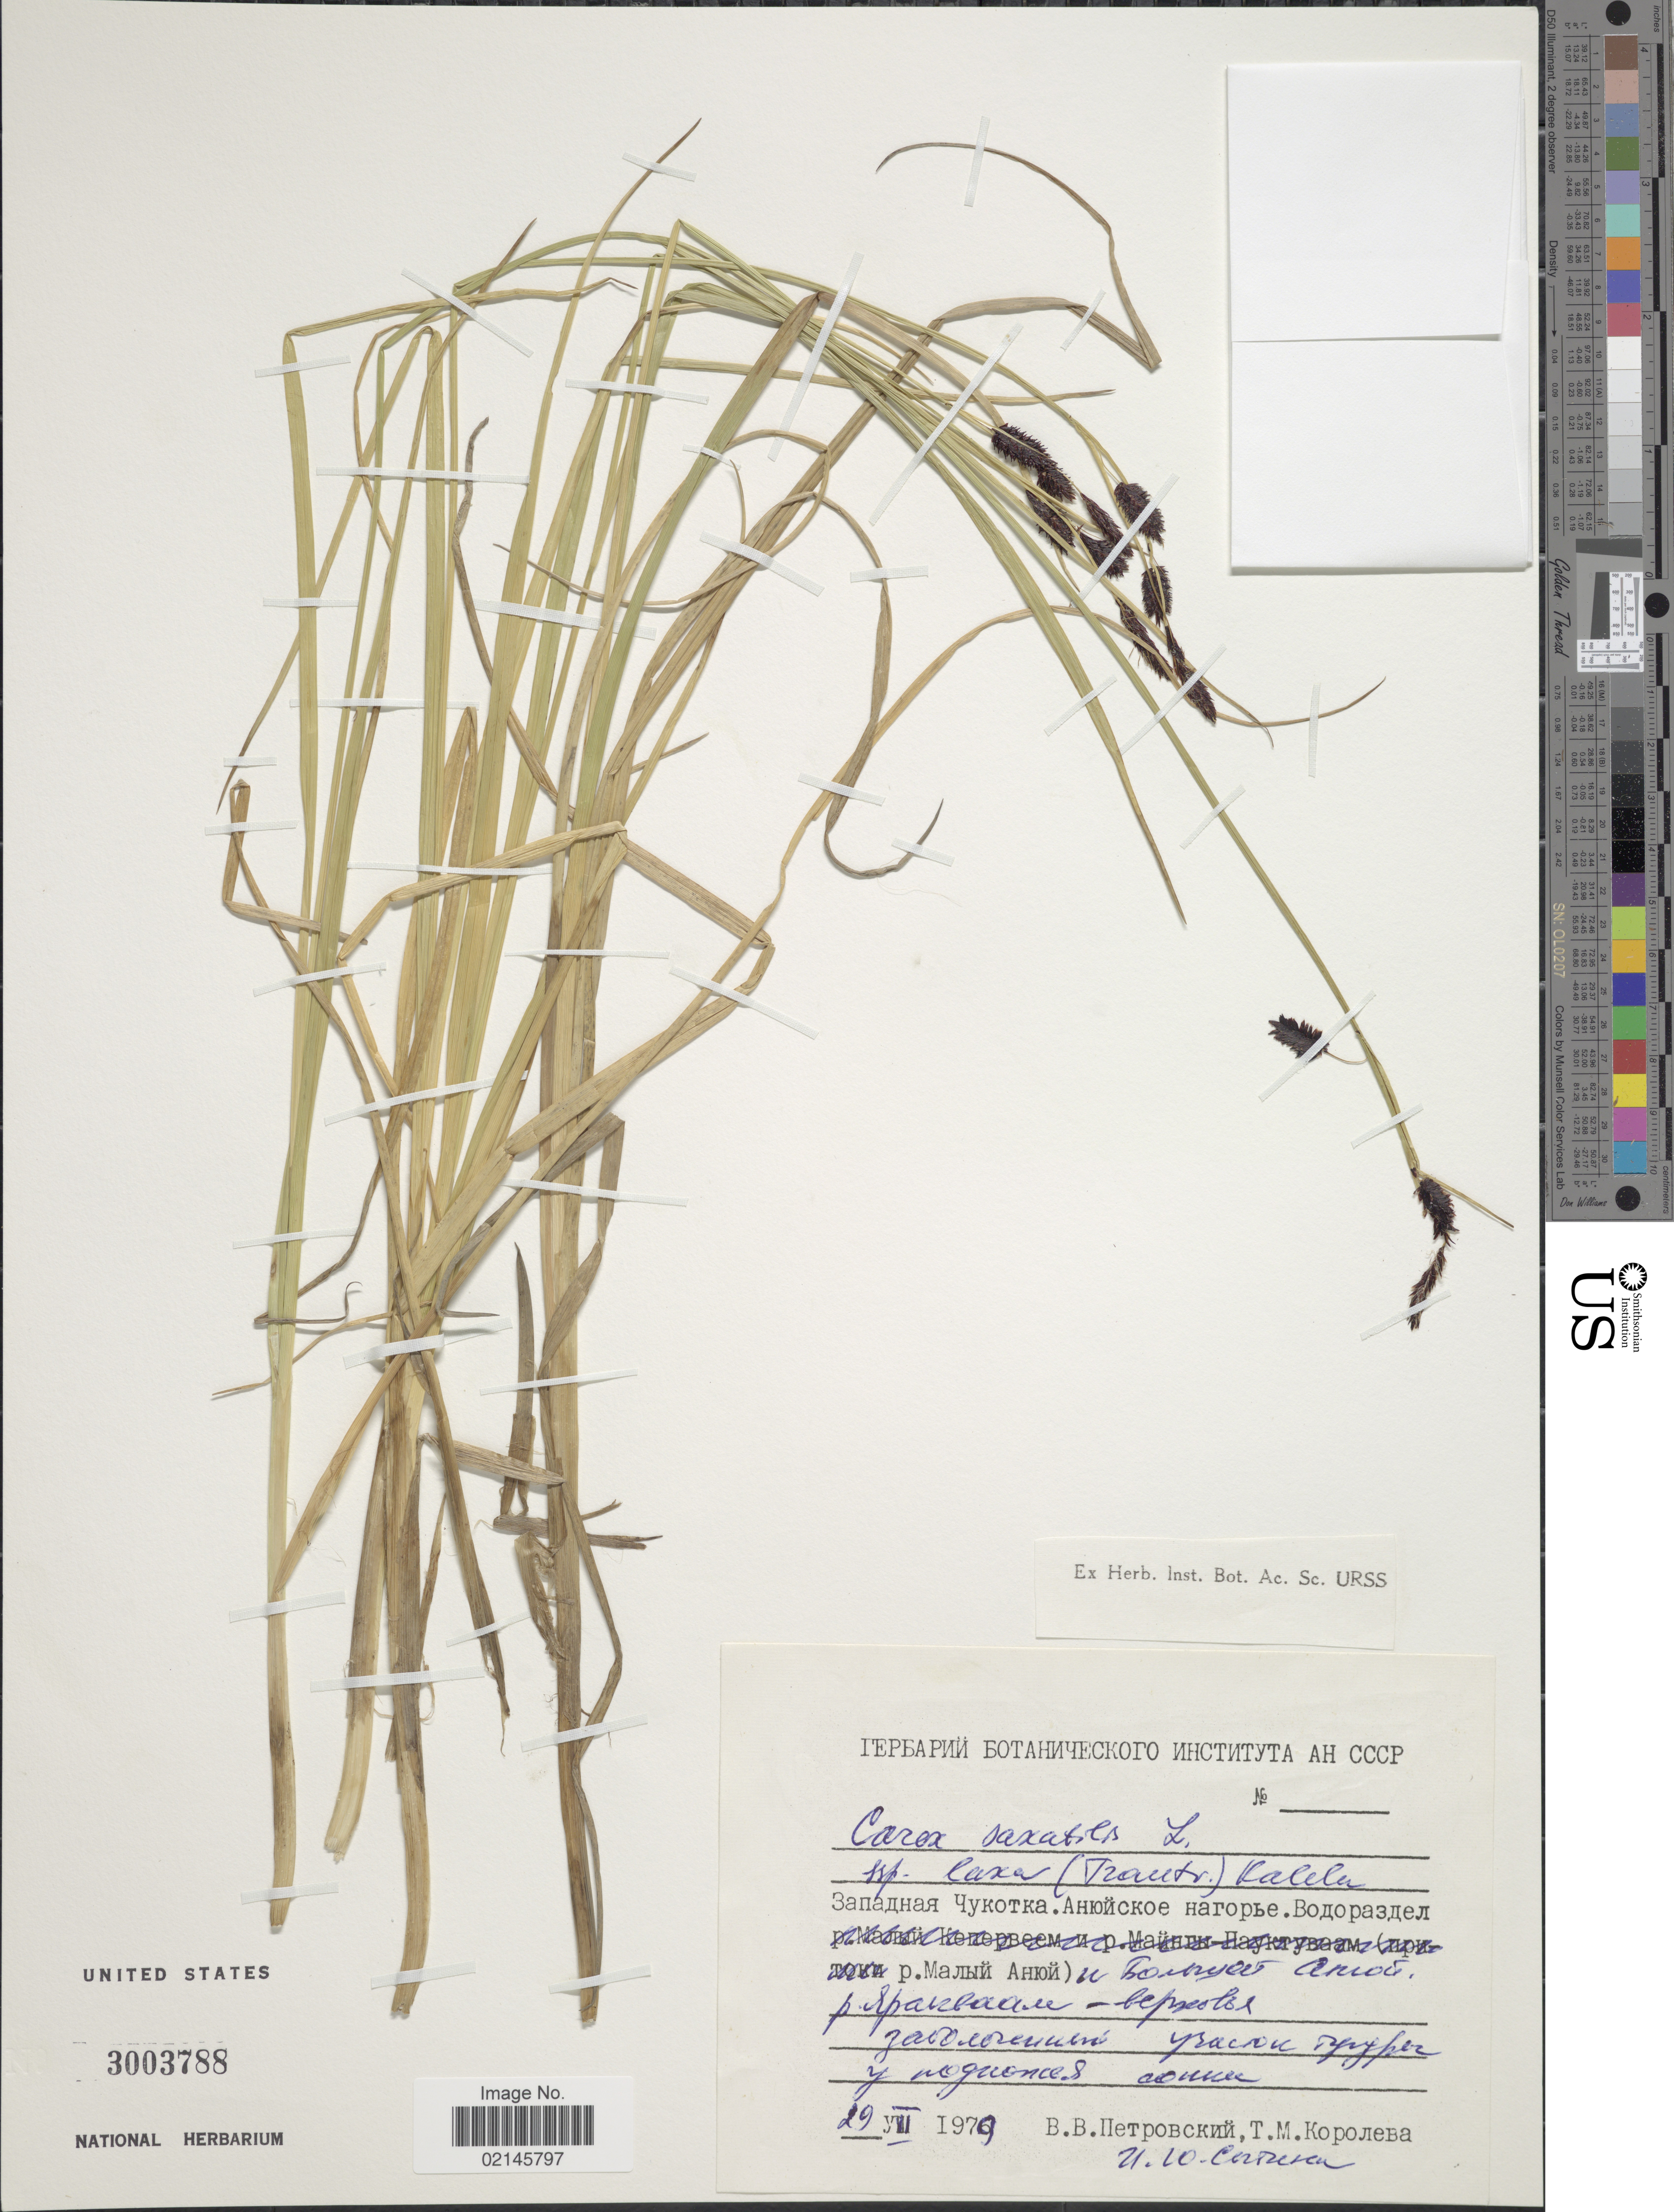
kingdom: Plantae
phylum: Tracheophyta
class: Liliopsida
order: Poales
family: Cyperaceae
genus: Carex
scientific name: Carex saxatilis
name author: L.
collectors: Collector illegible, Collector illegible & Collector illegible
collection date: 1979-07-29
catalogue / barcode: US 3003788